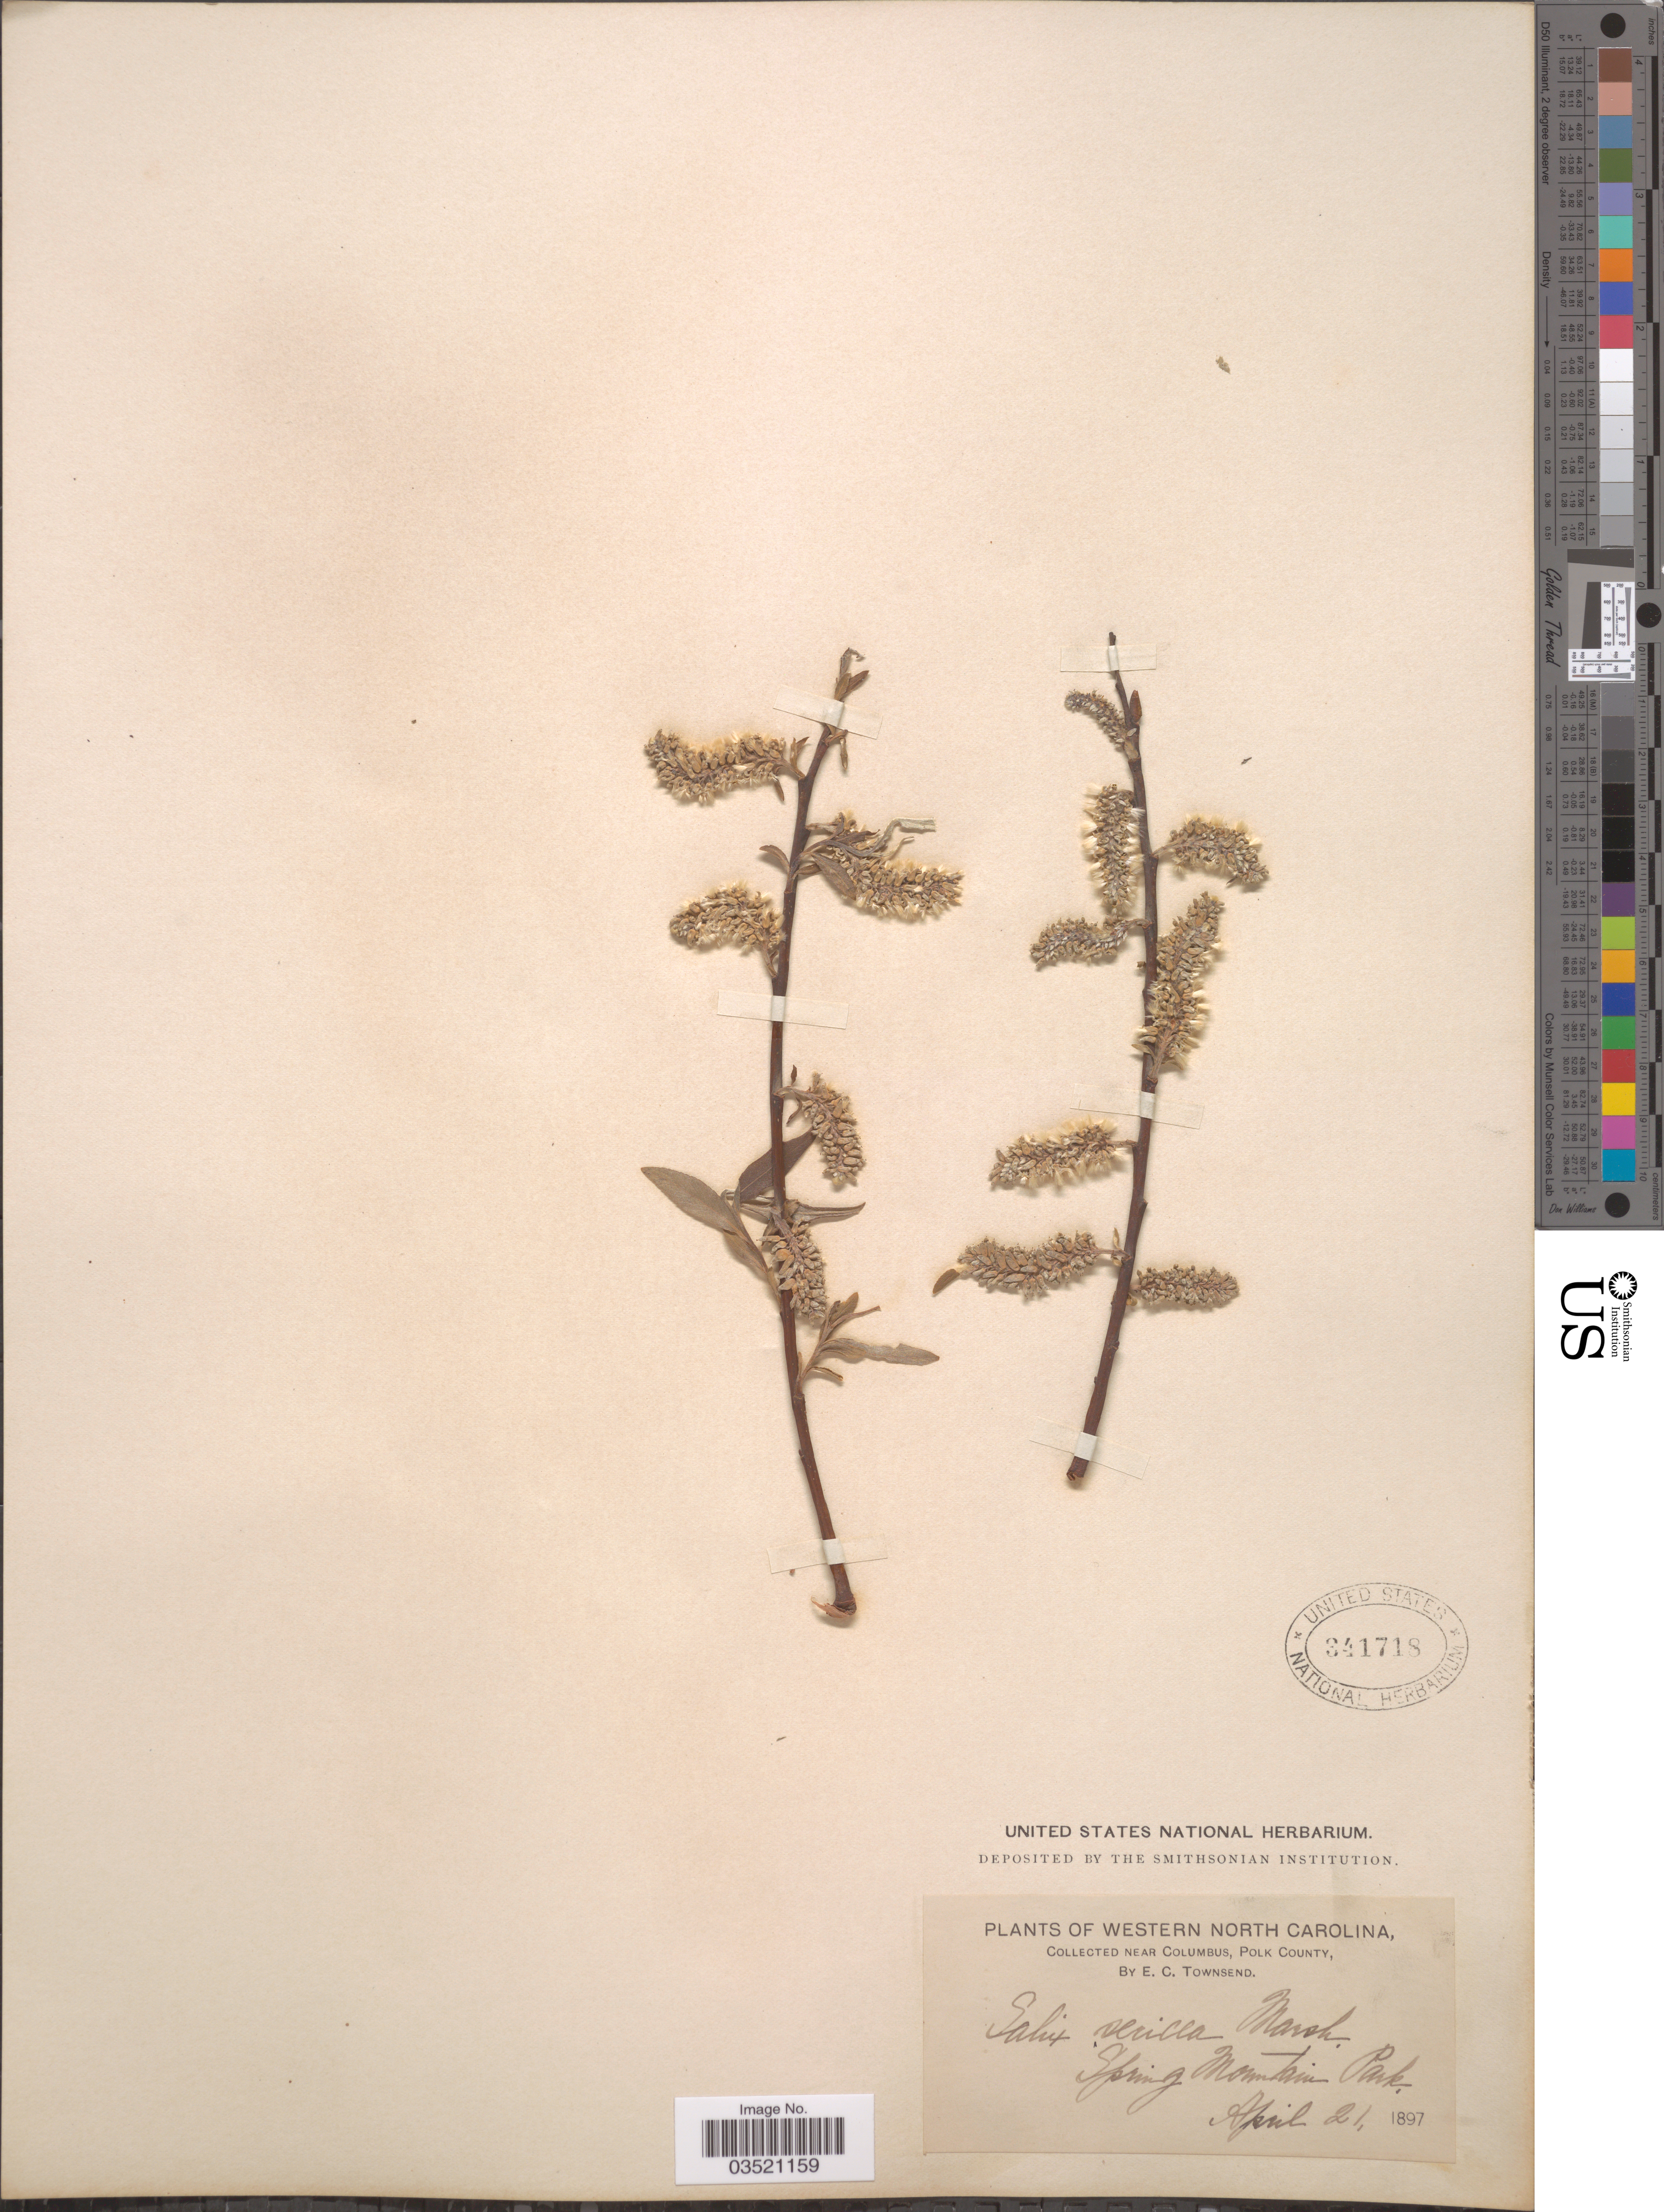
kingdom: Plantae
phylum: Tracheophyta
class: Magnoliopsida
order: Malpighiales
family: Salicaceae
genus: Salix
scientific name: Salix sericea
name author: Marshall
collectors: E. C. Townsend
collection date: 1897-04-21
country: United States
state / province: North Carolina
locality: Western North Carolina, near Columbus, Polk County. Spring Mountain Park.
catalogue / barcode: US 341718